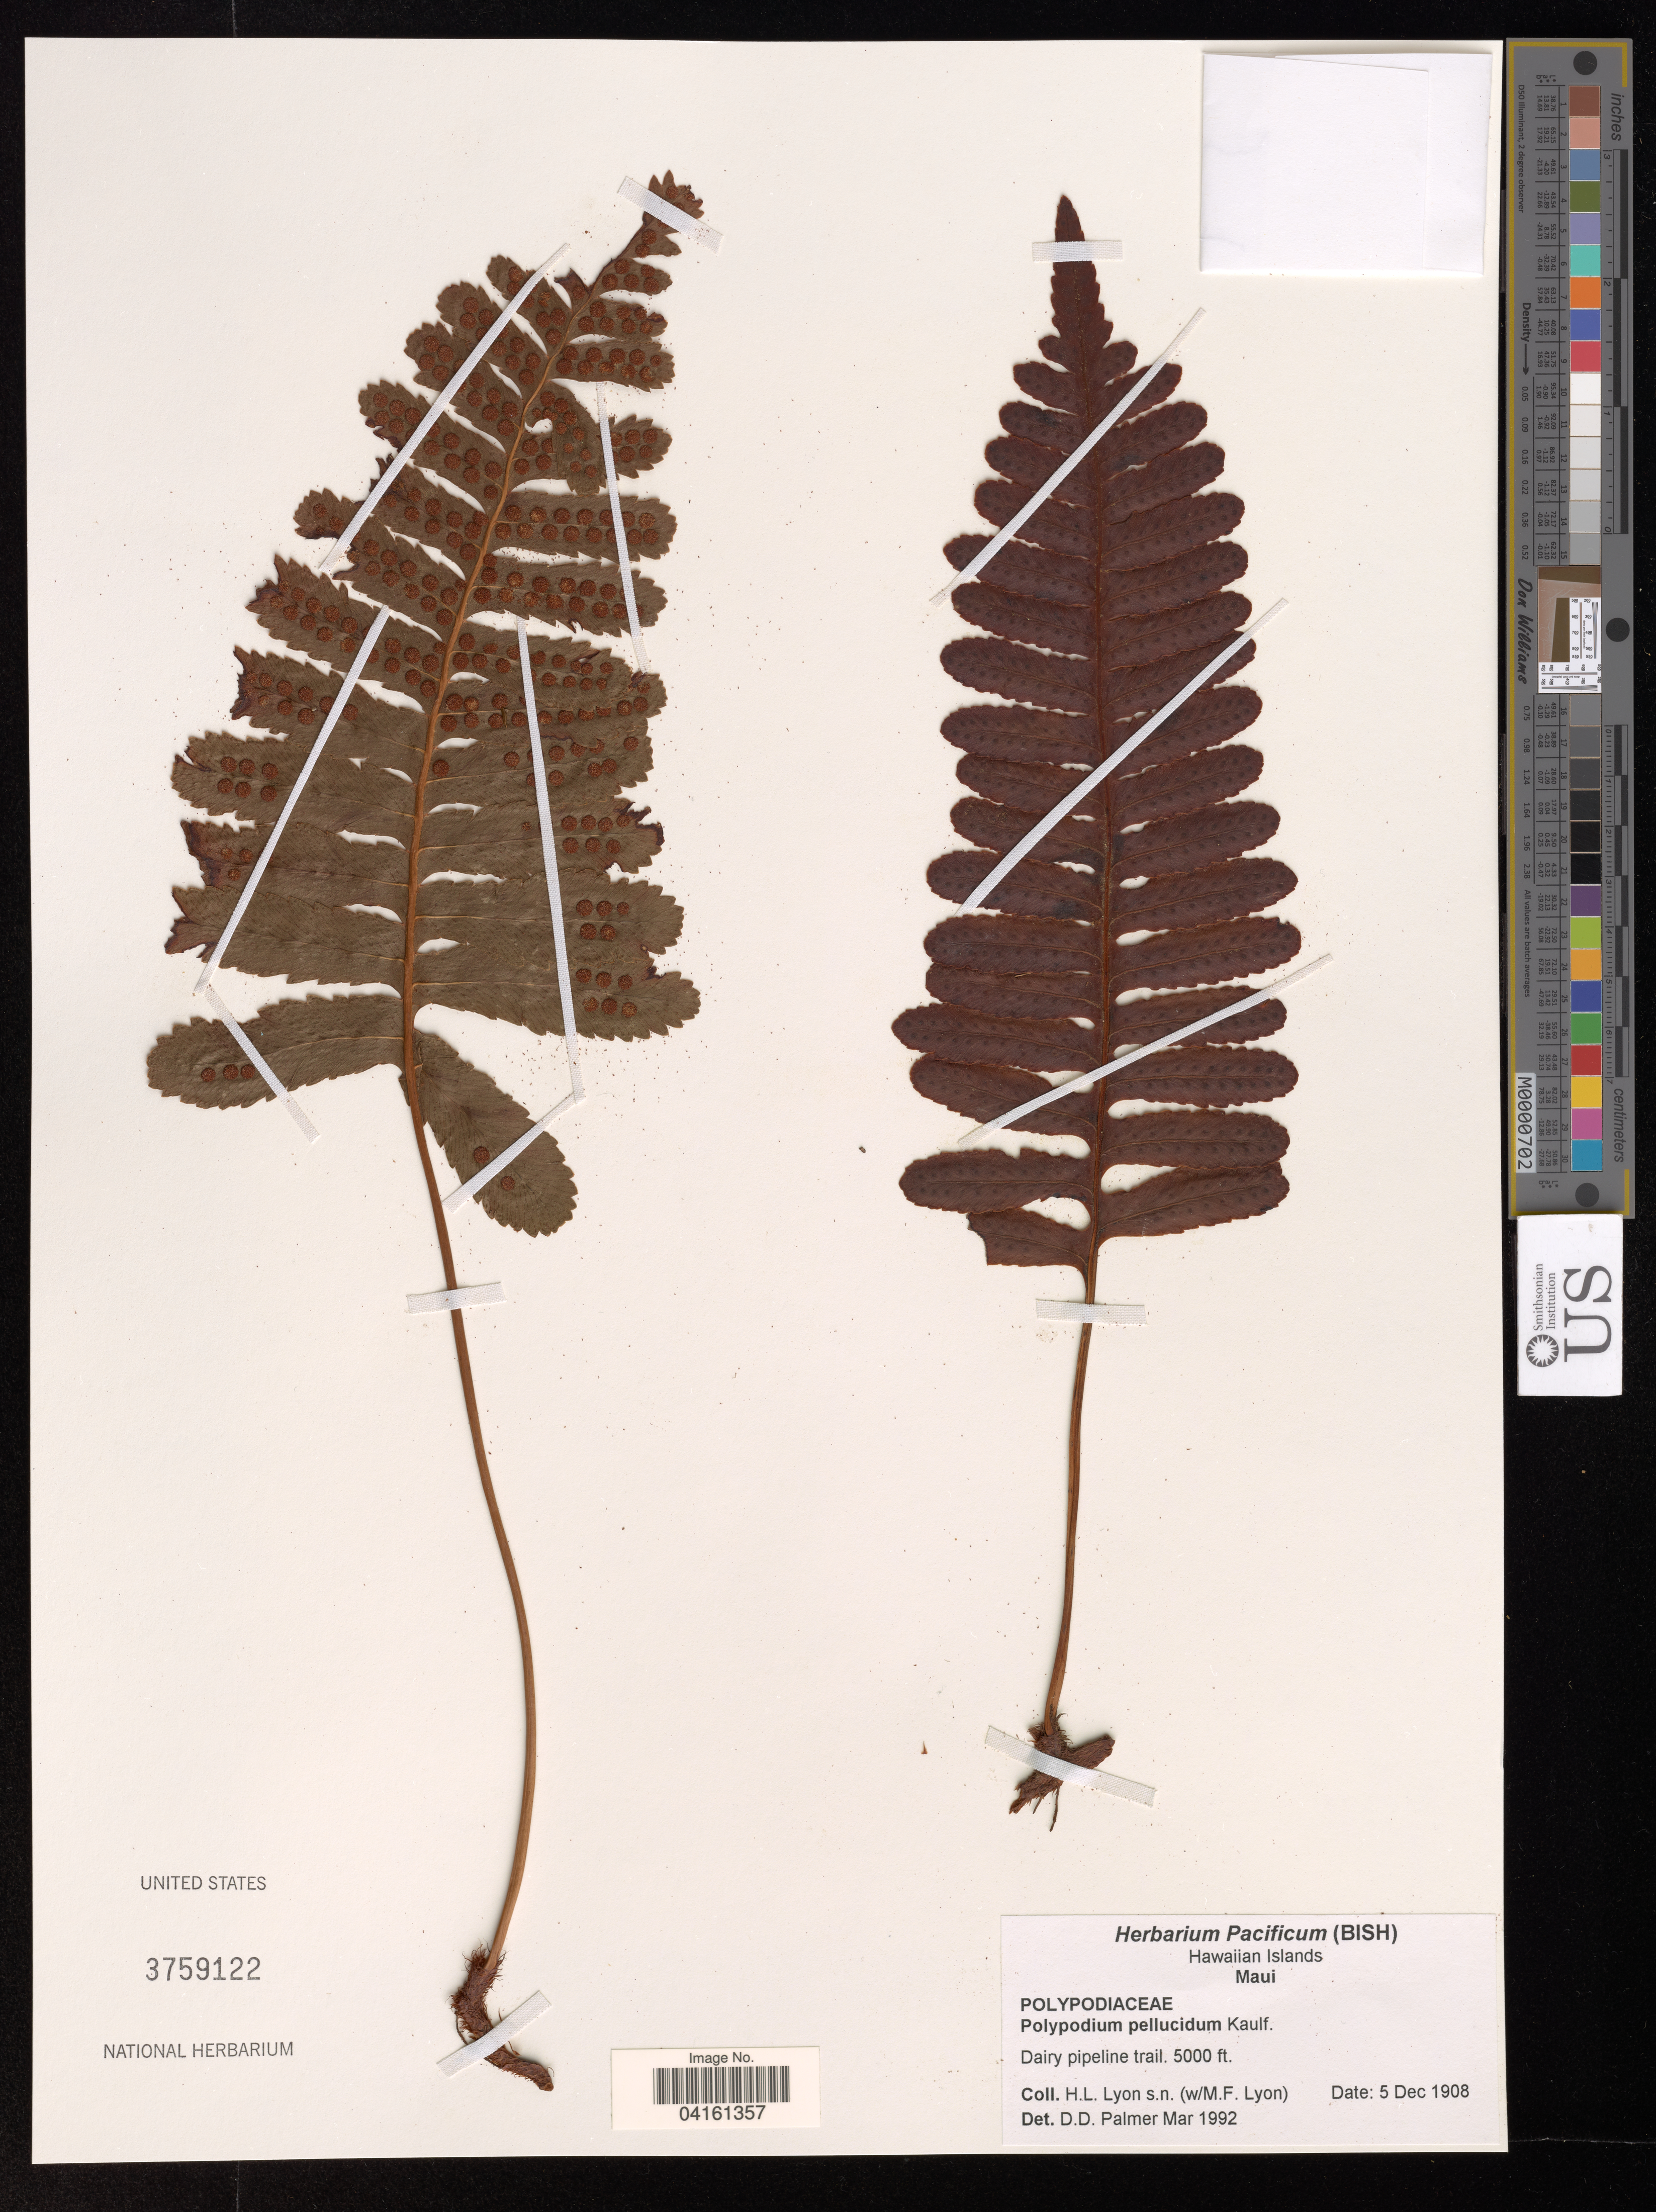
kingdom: Plantae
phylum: Tracheophyta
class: Polypodiopsida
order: Polypodiales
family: Polypodiaceae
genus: Polypodium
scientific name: Polypodium pellucidum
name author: Kaulf.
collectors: H. Lyon & M. Lyon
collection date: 1908-12-05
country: United States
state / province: Hawaii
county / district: Maui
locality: Maui. Dairy pipeline trail.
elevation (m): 1524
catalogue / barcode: US 3759122